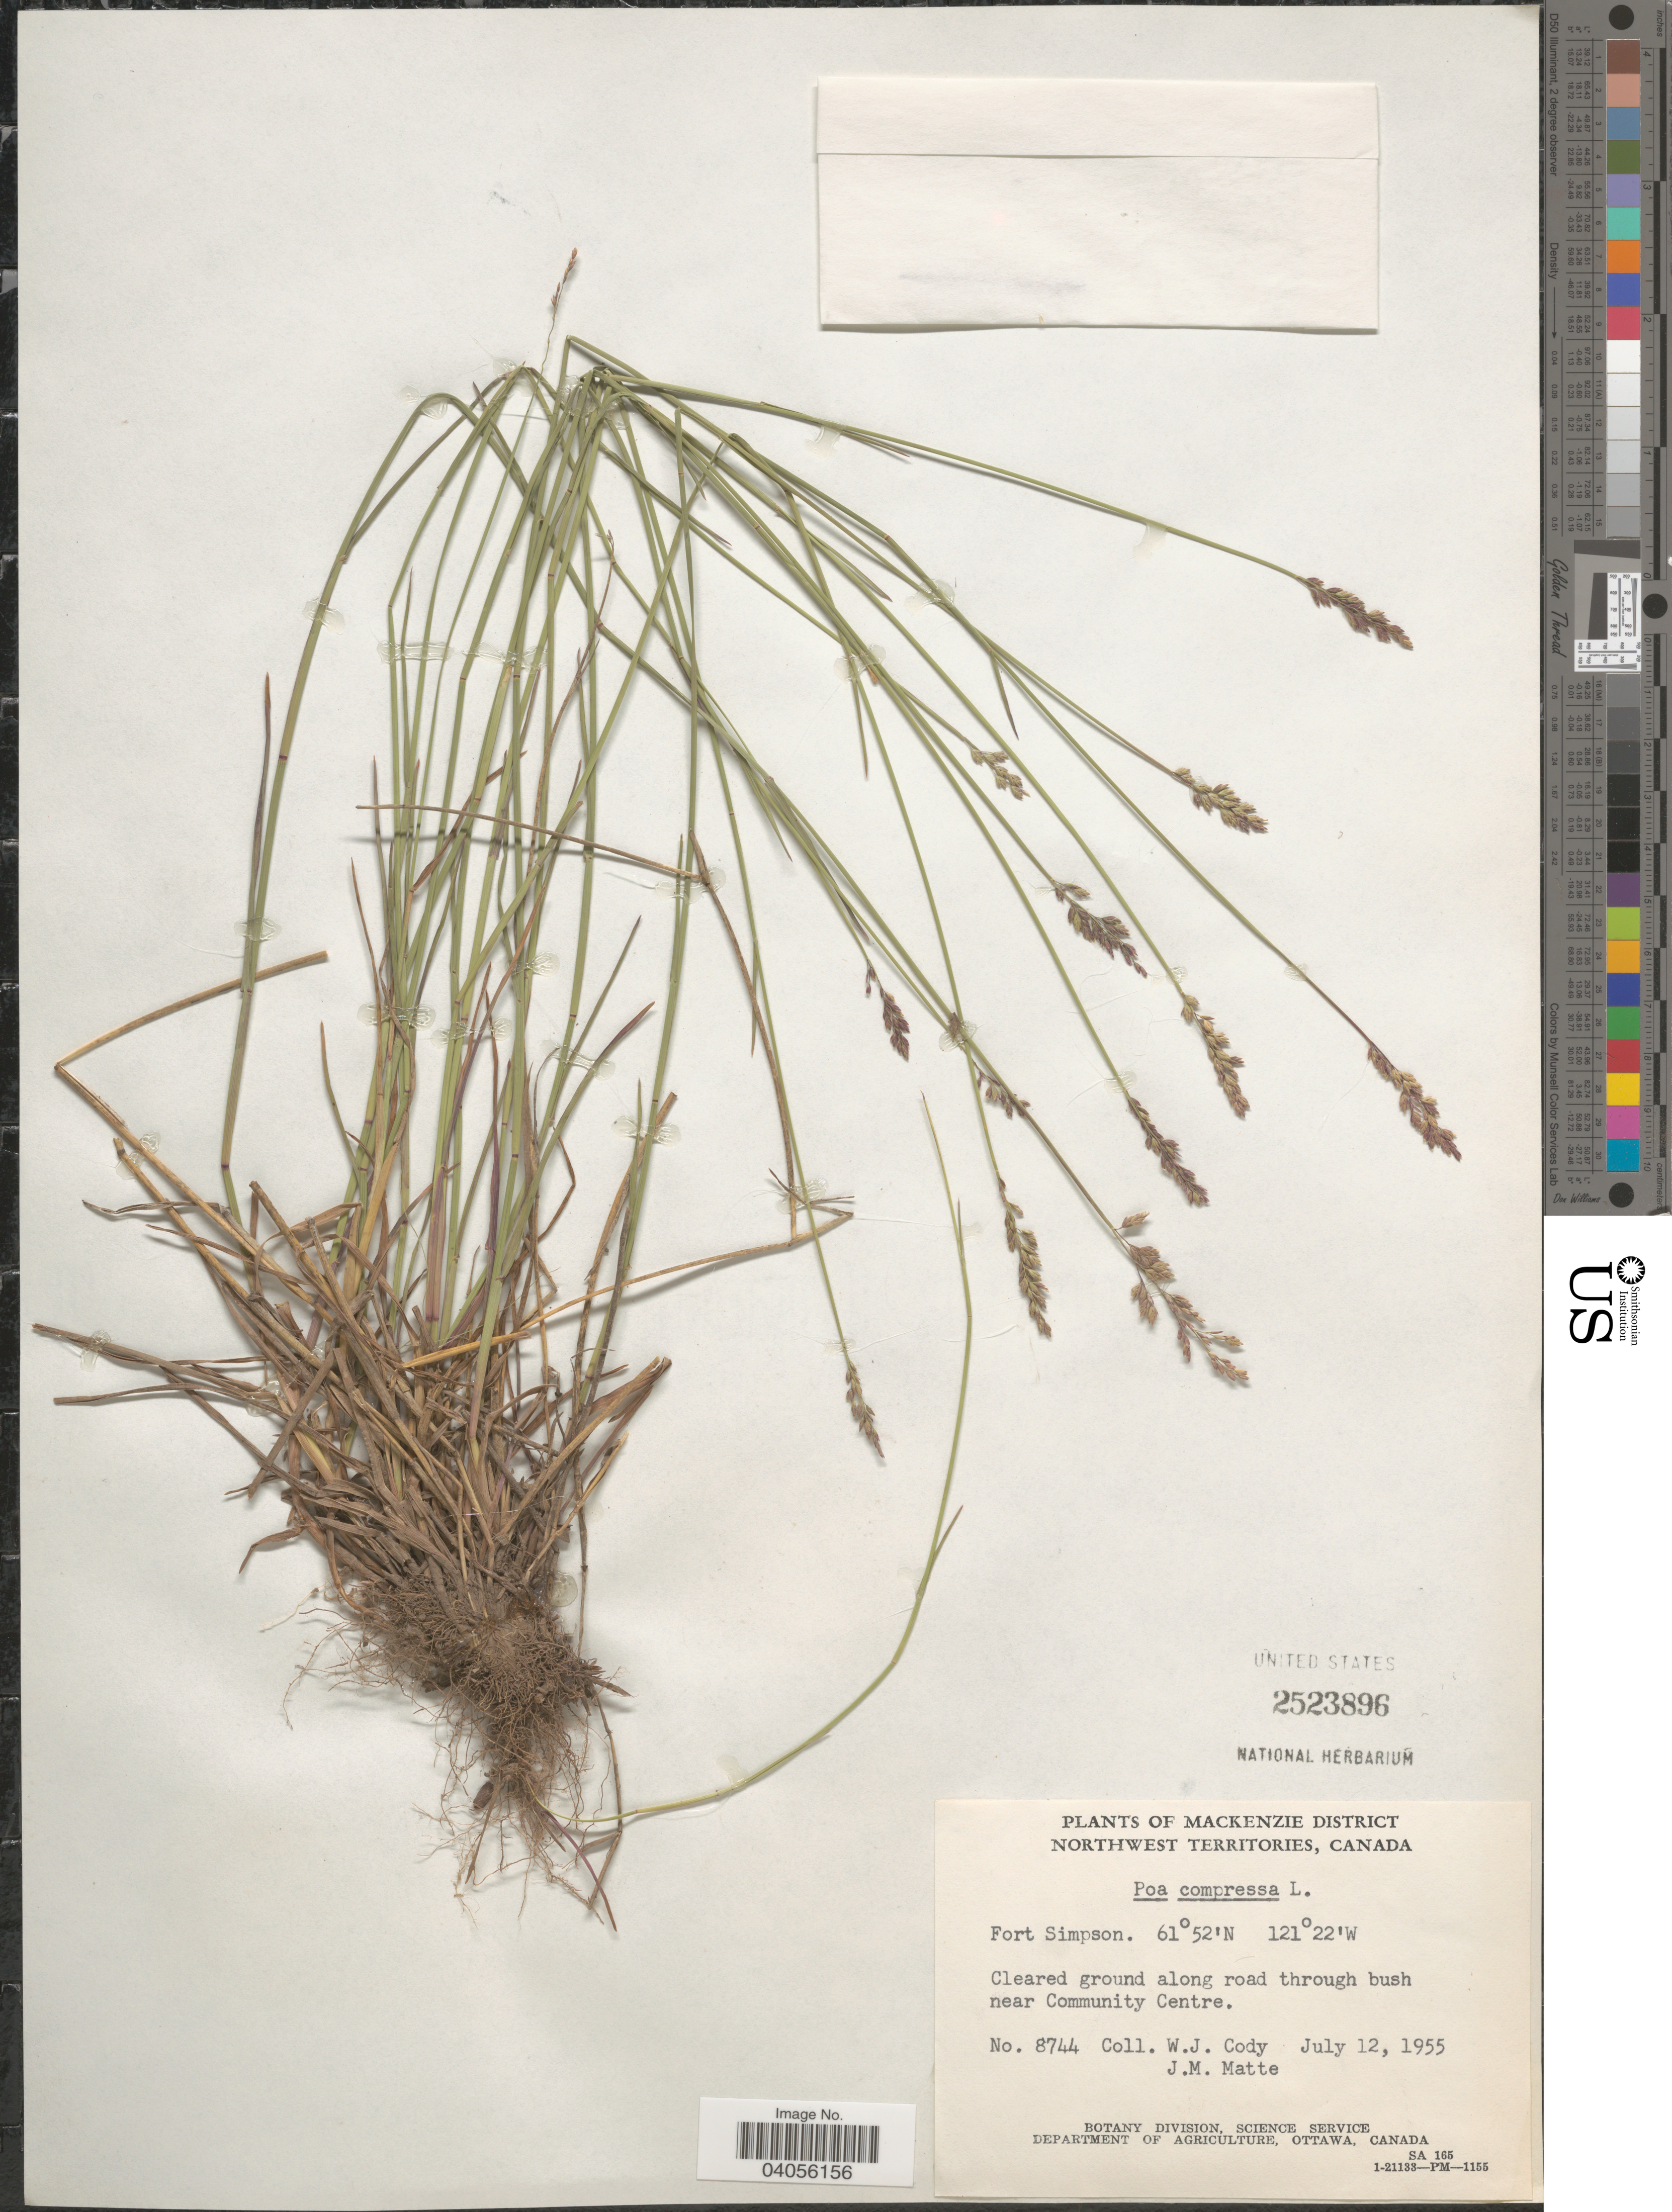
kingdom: Plantae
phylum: Tracheophyta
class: Liliopsida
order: Poales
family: Poaceae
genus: Poa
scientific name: Poa compressa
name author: L.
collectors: W. Cody & J. Matte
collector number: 8744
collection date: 1955-07-12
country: Canada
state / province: Northwest Territories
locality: Mackenzie District. Cleared ground along road through bush near Community Centre.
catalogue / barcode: US 2523896